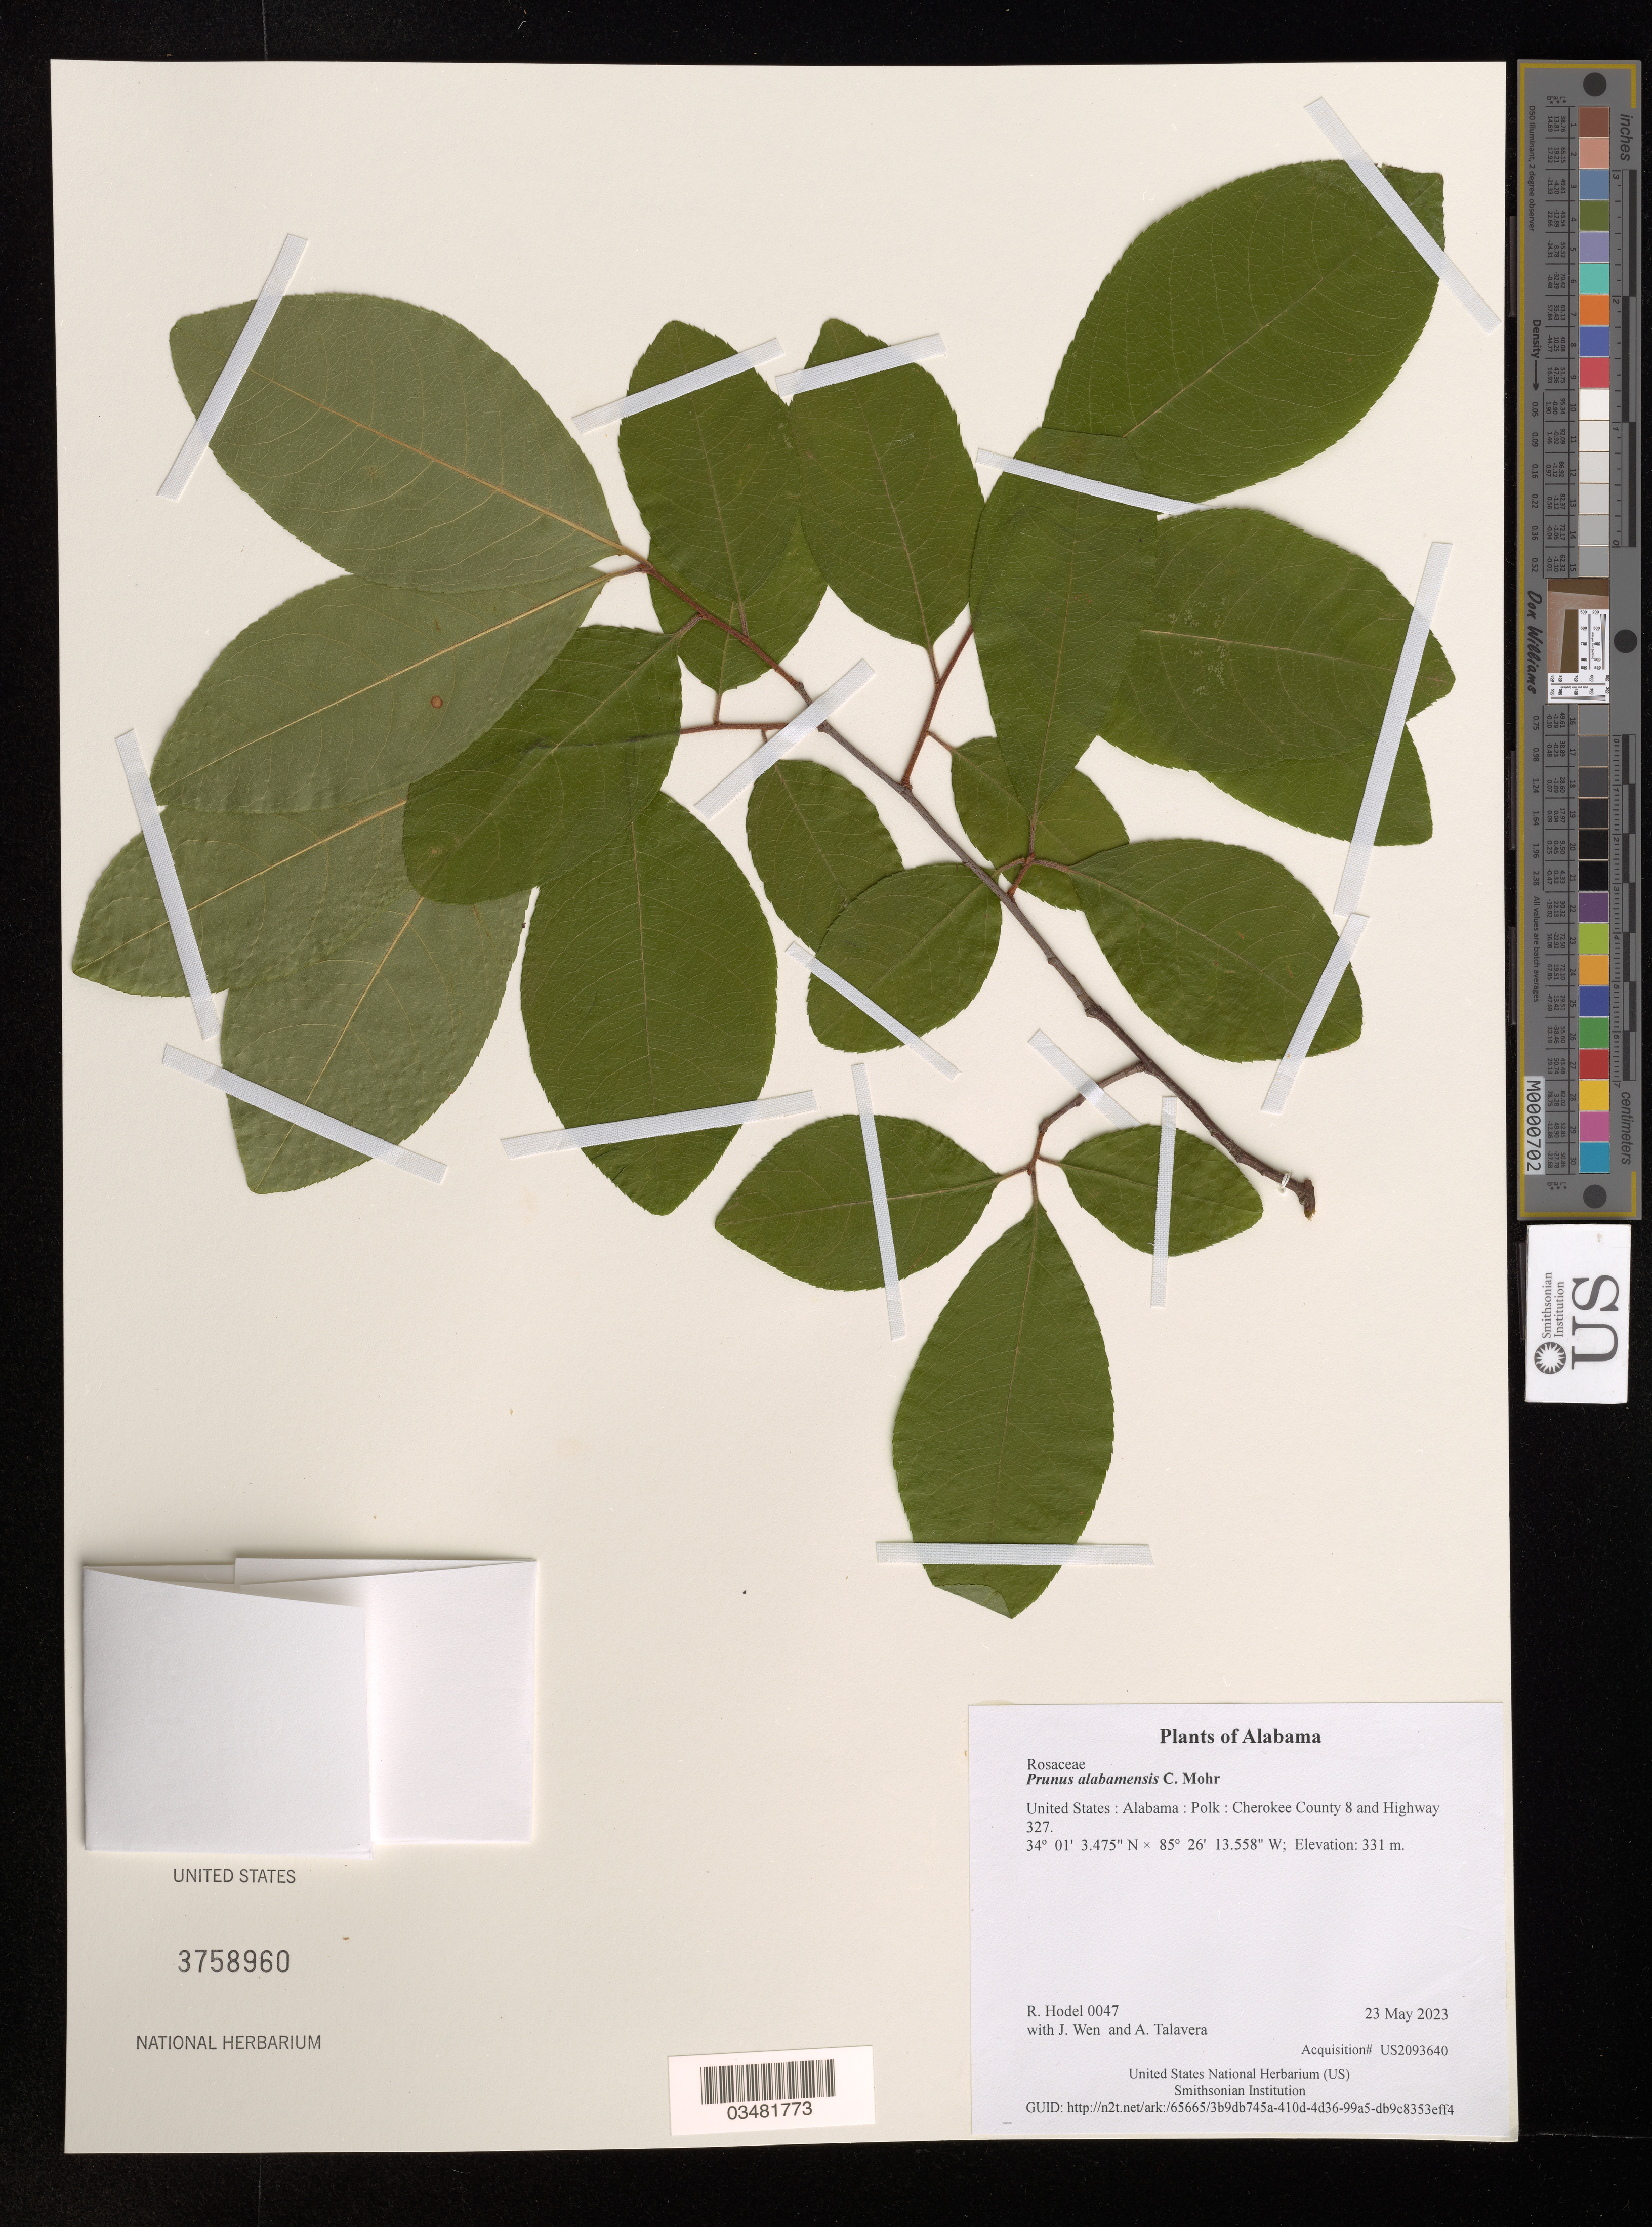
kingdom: Plantae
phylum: Tracheophyta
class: Magnoliopsida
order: Rosales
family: Rosaceae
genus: Prunus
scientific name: Prunus alabamensis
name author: C. Mohr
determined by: Hodel, Richard G. J.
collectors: R. Hodel, J. Wen & A. Talavera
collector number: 0047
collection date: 2023-05-23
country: United States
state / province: Alabama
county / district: Polk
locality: Cherokee County 8 and Highway 327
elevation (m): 331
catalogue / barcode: US 3758960